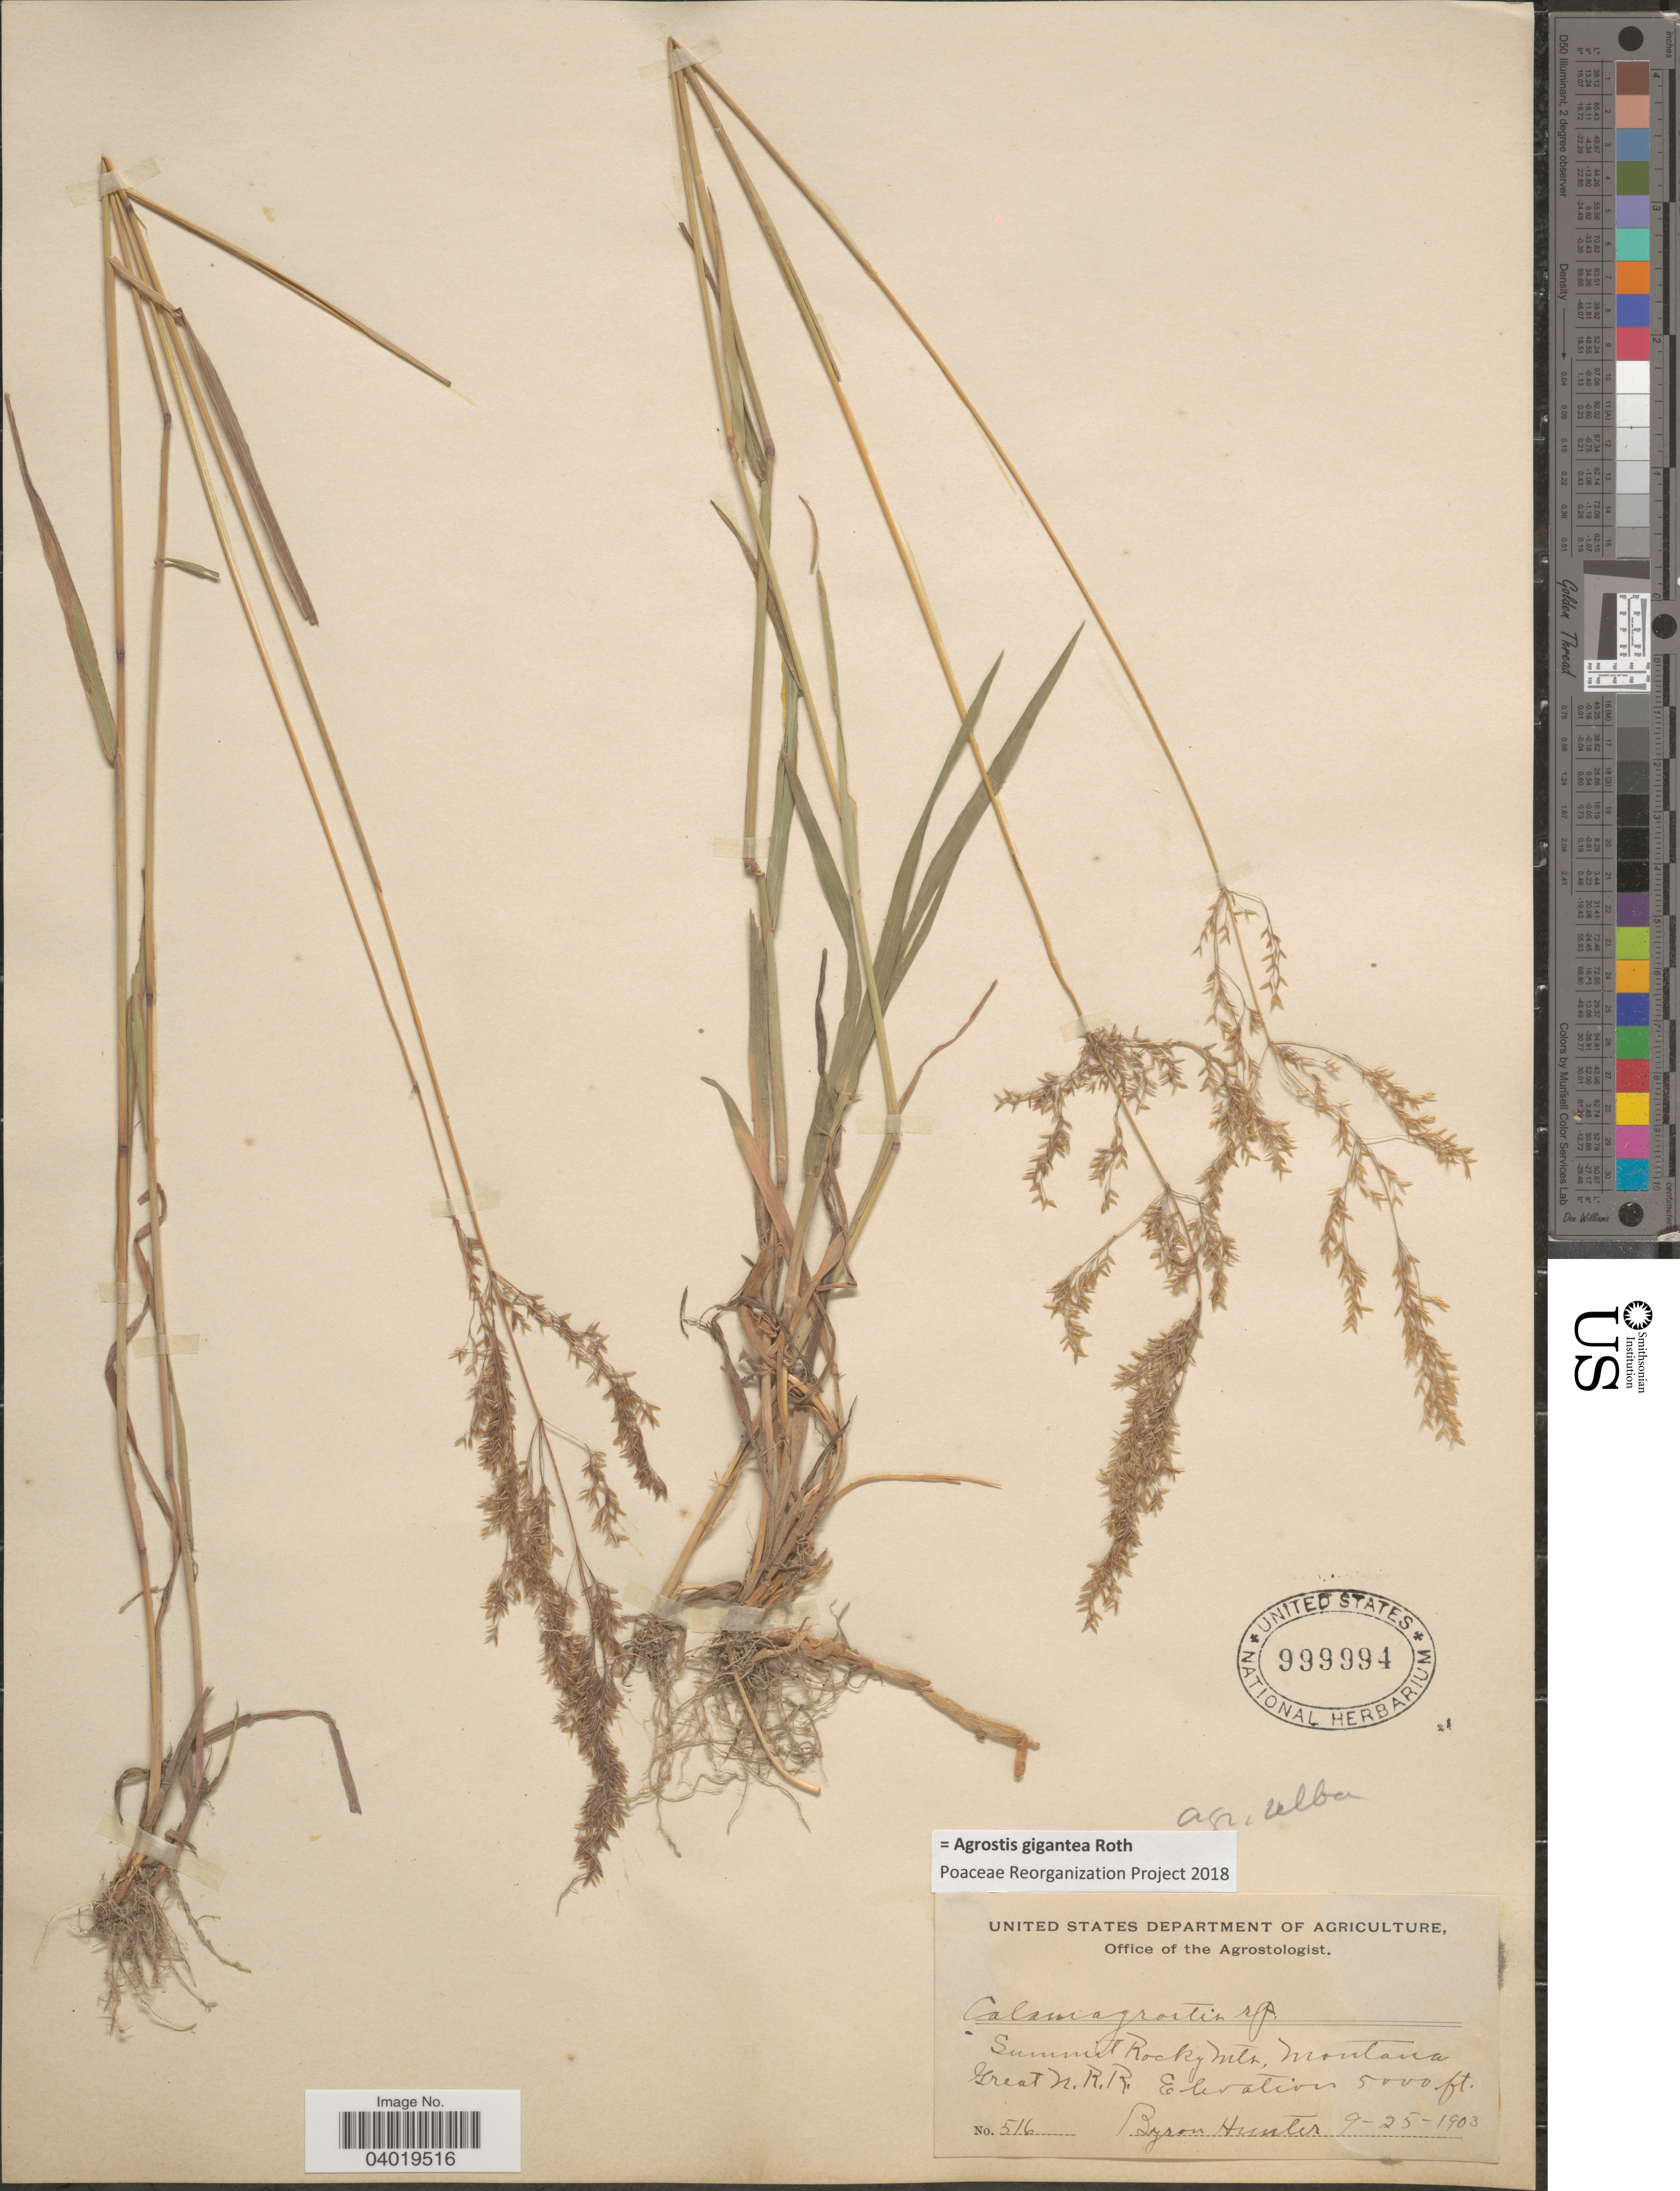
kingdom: Plantae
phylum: Tracheophyta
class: Liliopsida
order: Poales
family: Poaceae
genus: Agrostis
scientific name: Agrostis gigantea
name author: Roth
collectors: B. Hunter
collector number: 516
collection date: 1903-09-25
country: United States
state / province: Montana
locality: Summit Rocky Mts., Great N.R.R.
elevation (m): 1524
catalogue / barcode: US 999994